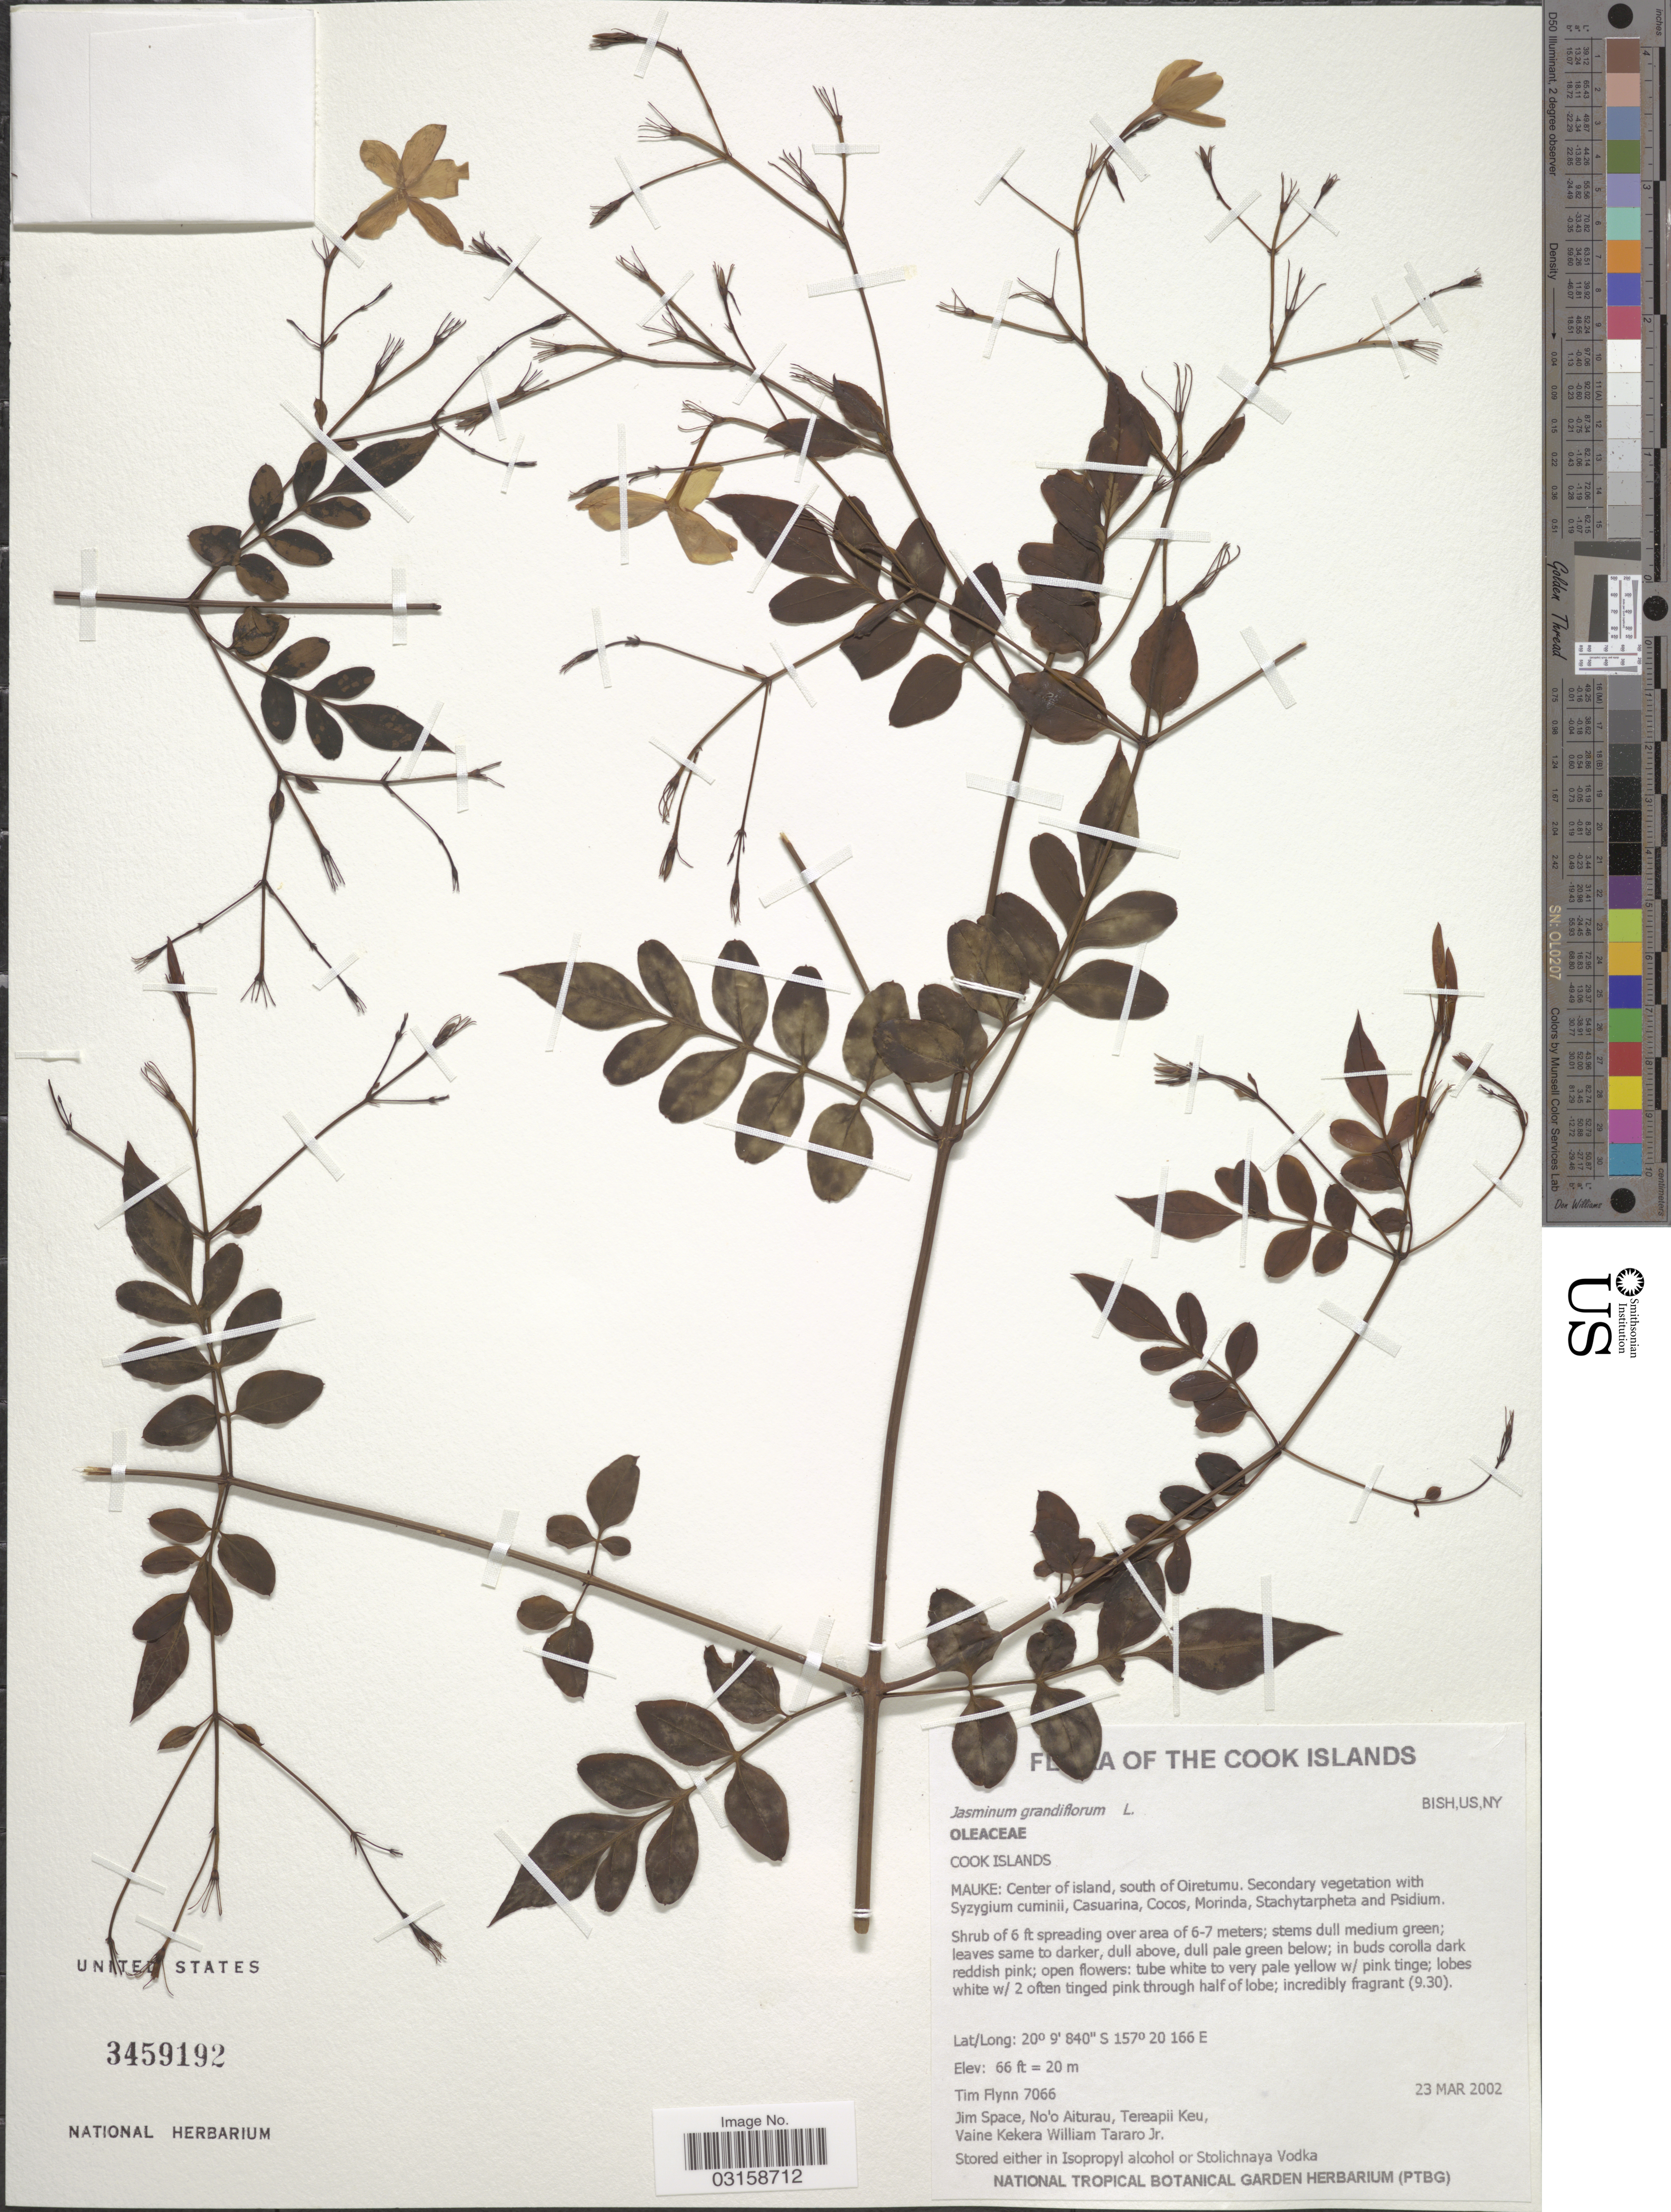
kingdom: Plantae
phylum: Tracheophyta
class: Magnoliopsida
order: Lamiales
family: Oleaceae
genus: Jasminum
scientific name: Jasminum grandiflorum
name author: L.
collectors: J. Space, N. Aiturau, T. Keu & V. Tararo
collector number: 7066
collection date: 2002-03-23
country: Cook Islands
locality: Mauke: Center of island, south of Oiretumu.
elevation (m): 20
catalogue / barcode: US 3459192